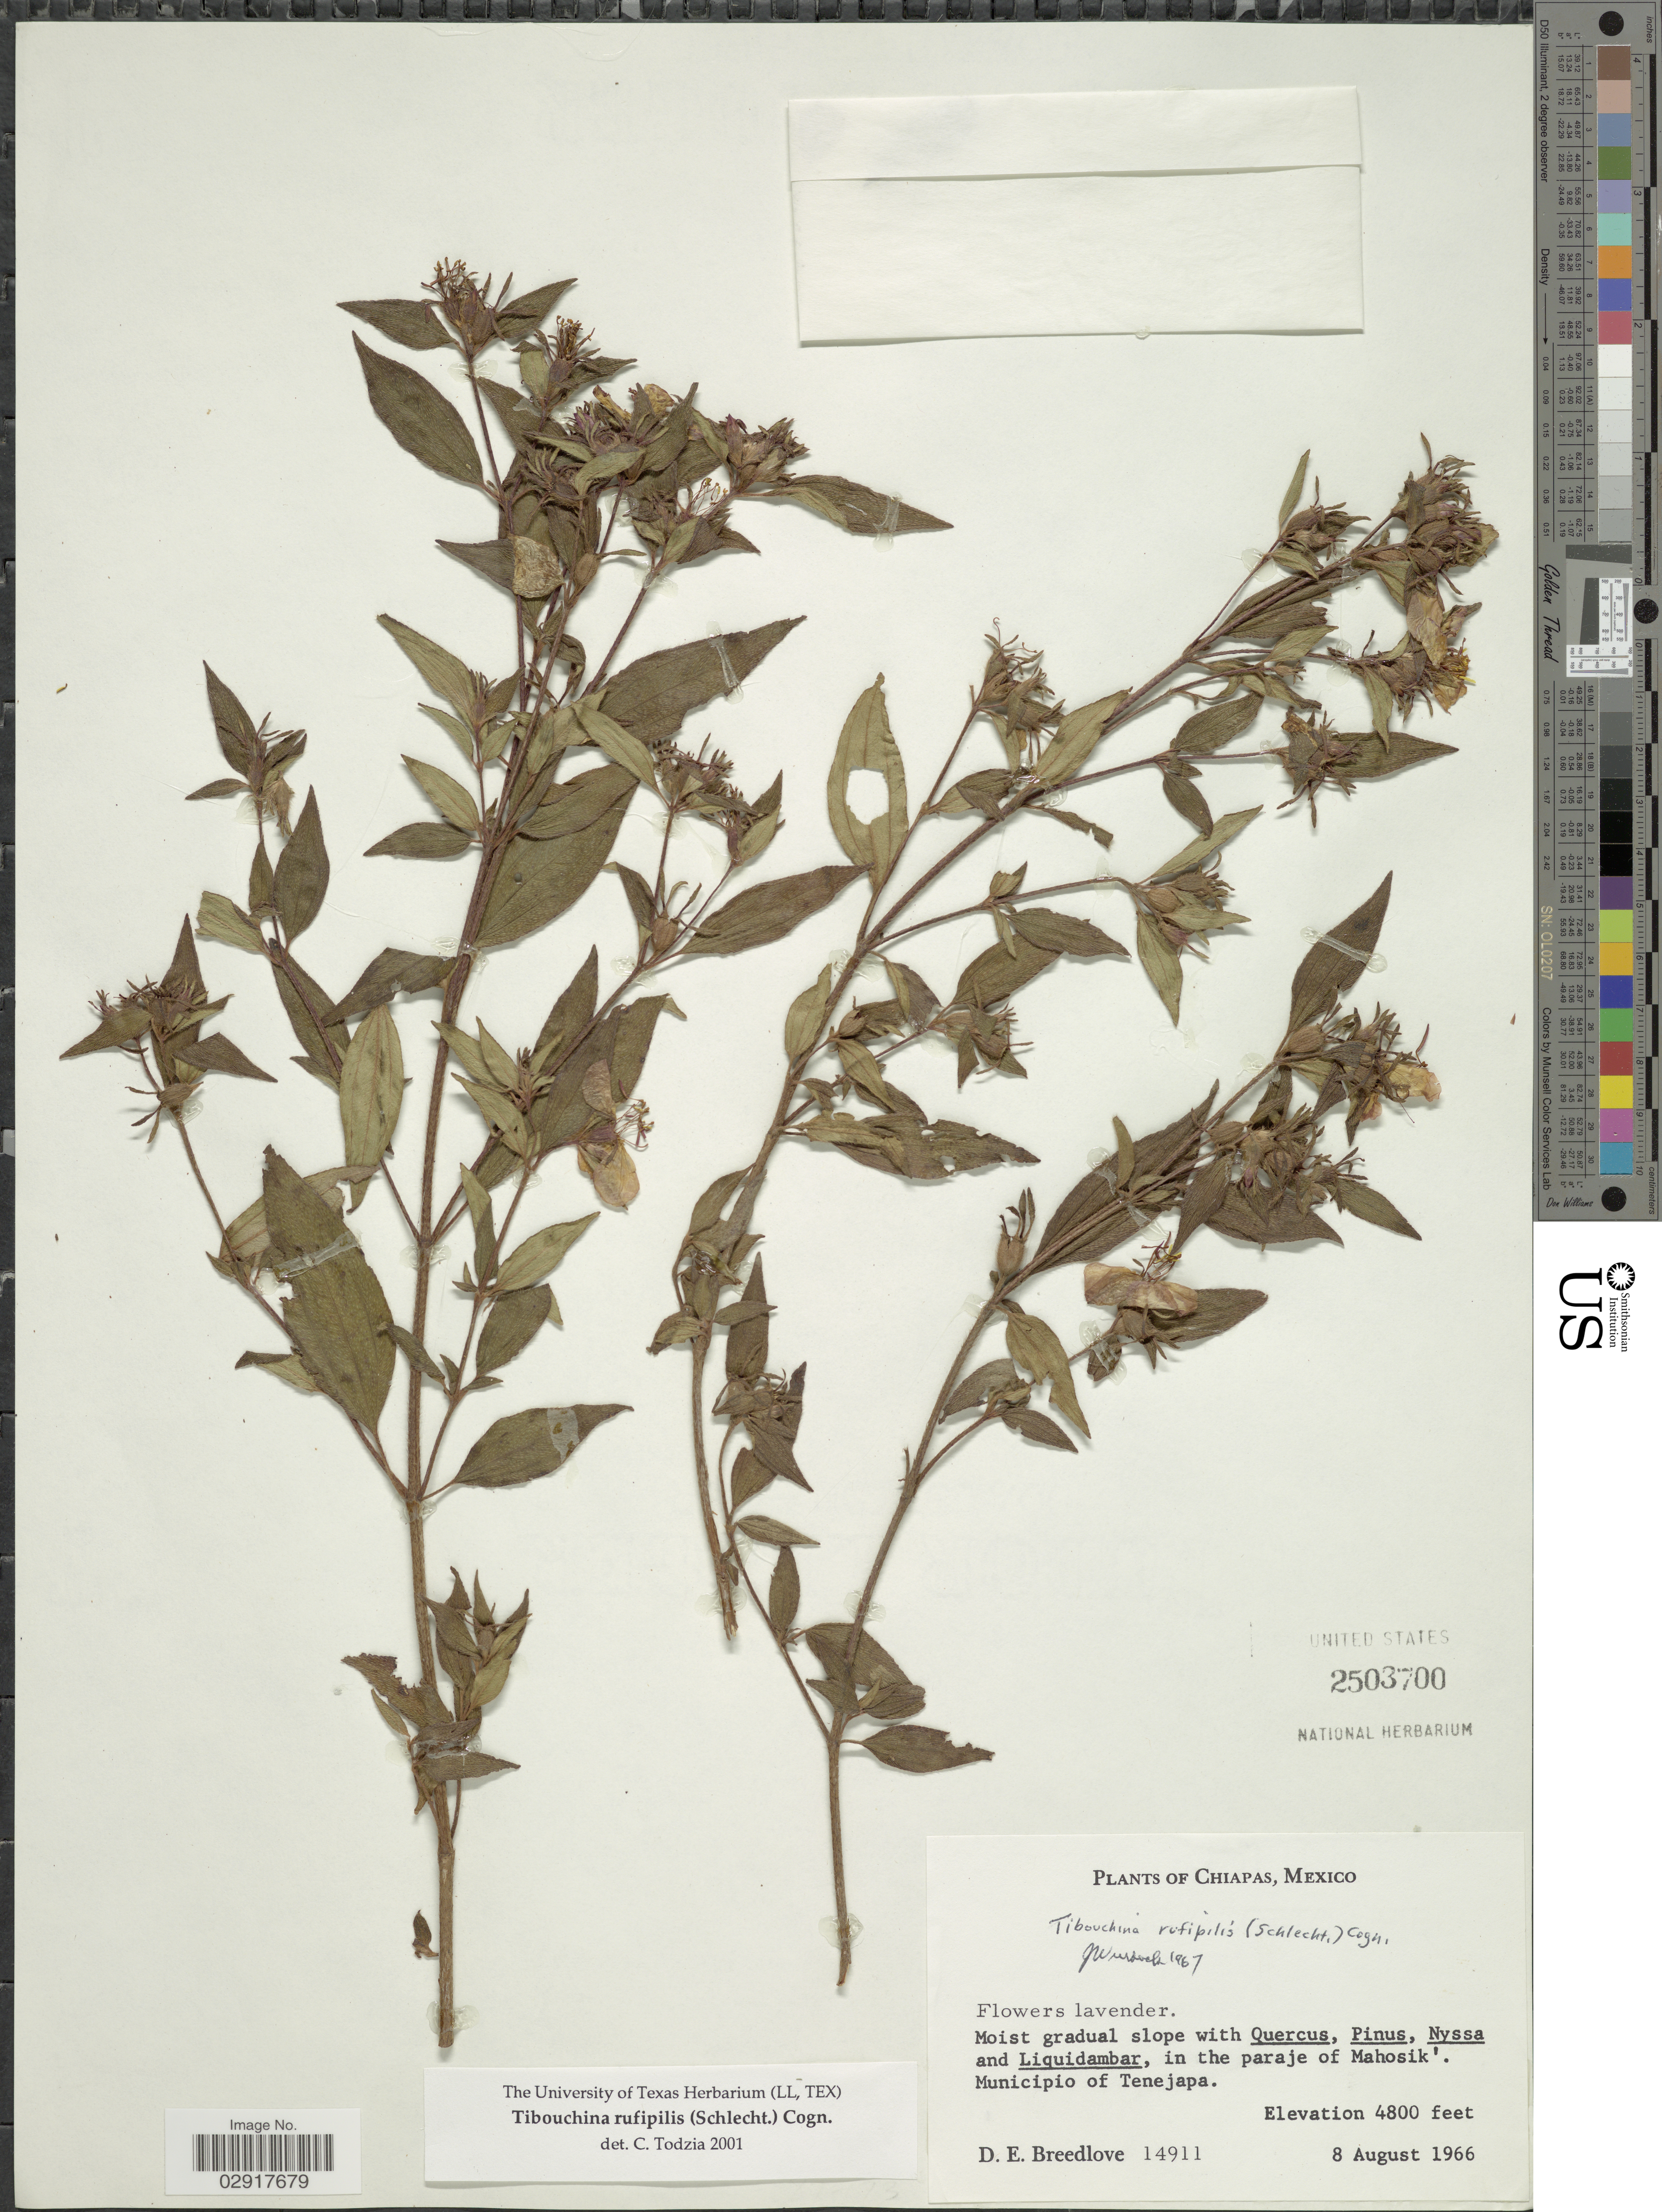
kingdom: Plantae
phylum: Tracheophyta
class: Magnoliopsida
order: Myrtales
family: Melastomataceae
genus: Chaetogastra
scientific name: Chaetogastra rufipilis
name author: (Schltdl.) Walp.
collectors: D. E. Breedlove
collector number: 14911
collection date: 1966-08-08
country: Mexico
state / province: Chiapas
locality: In the paraje of Mahosik. Municipio of Tenejapa.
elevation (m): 1463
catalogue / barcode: US 2503700